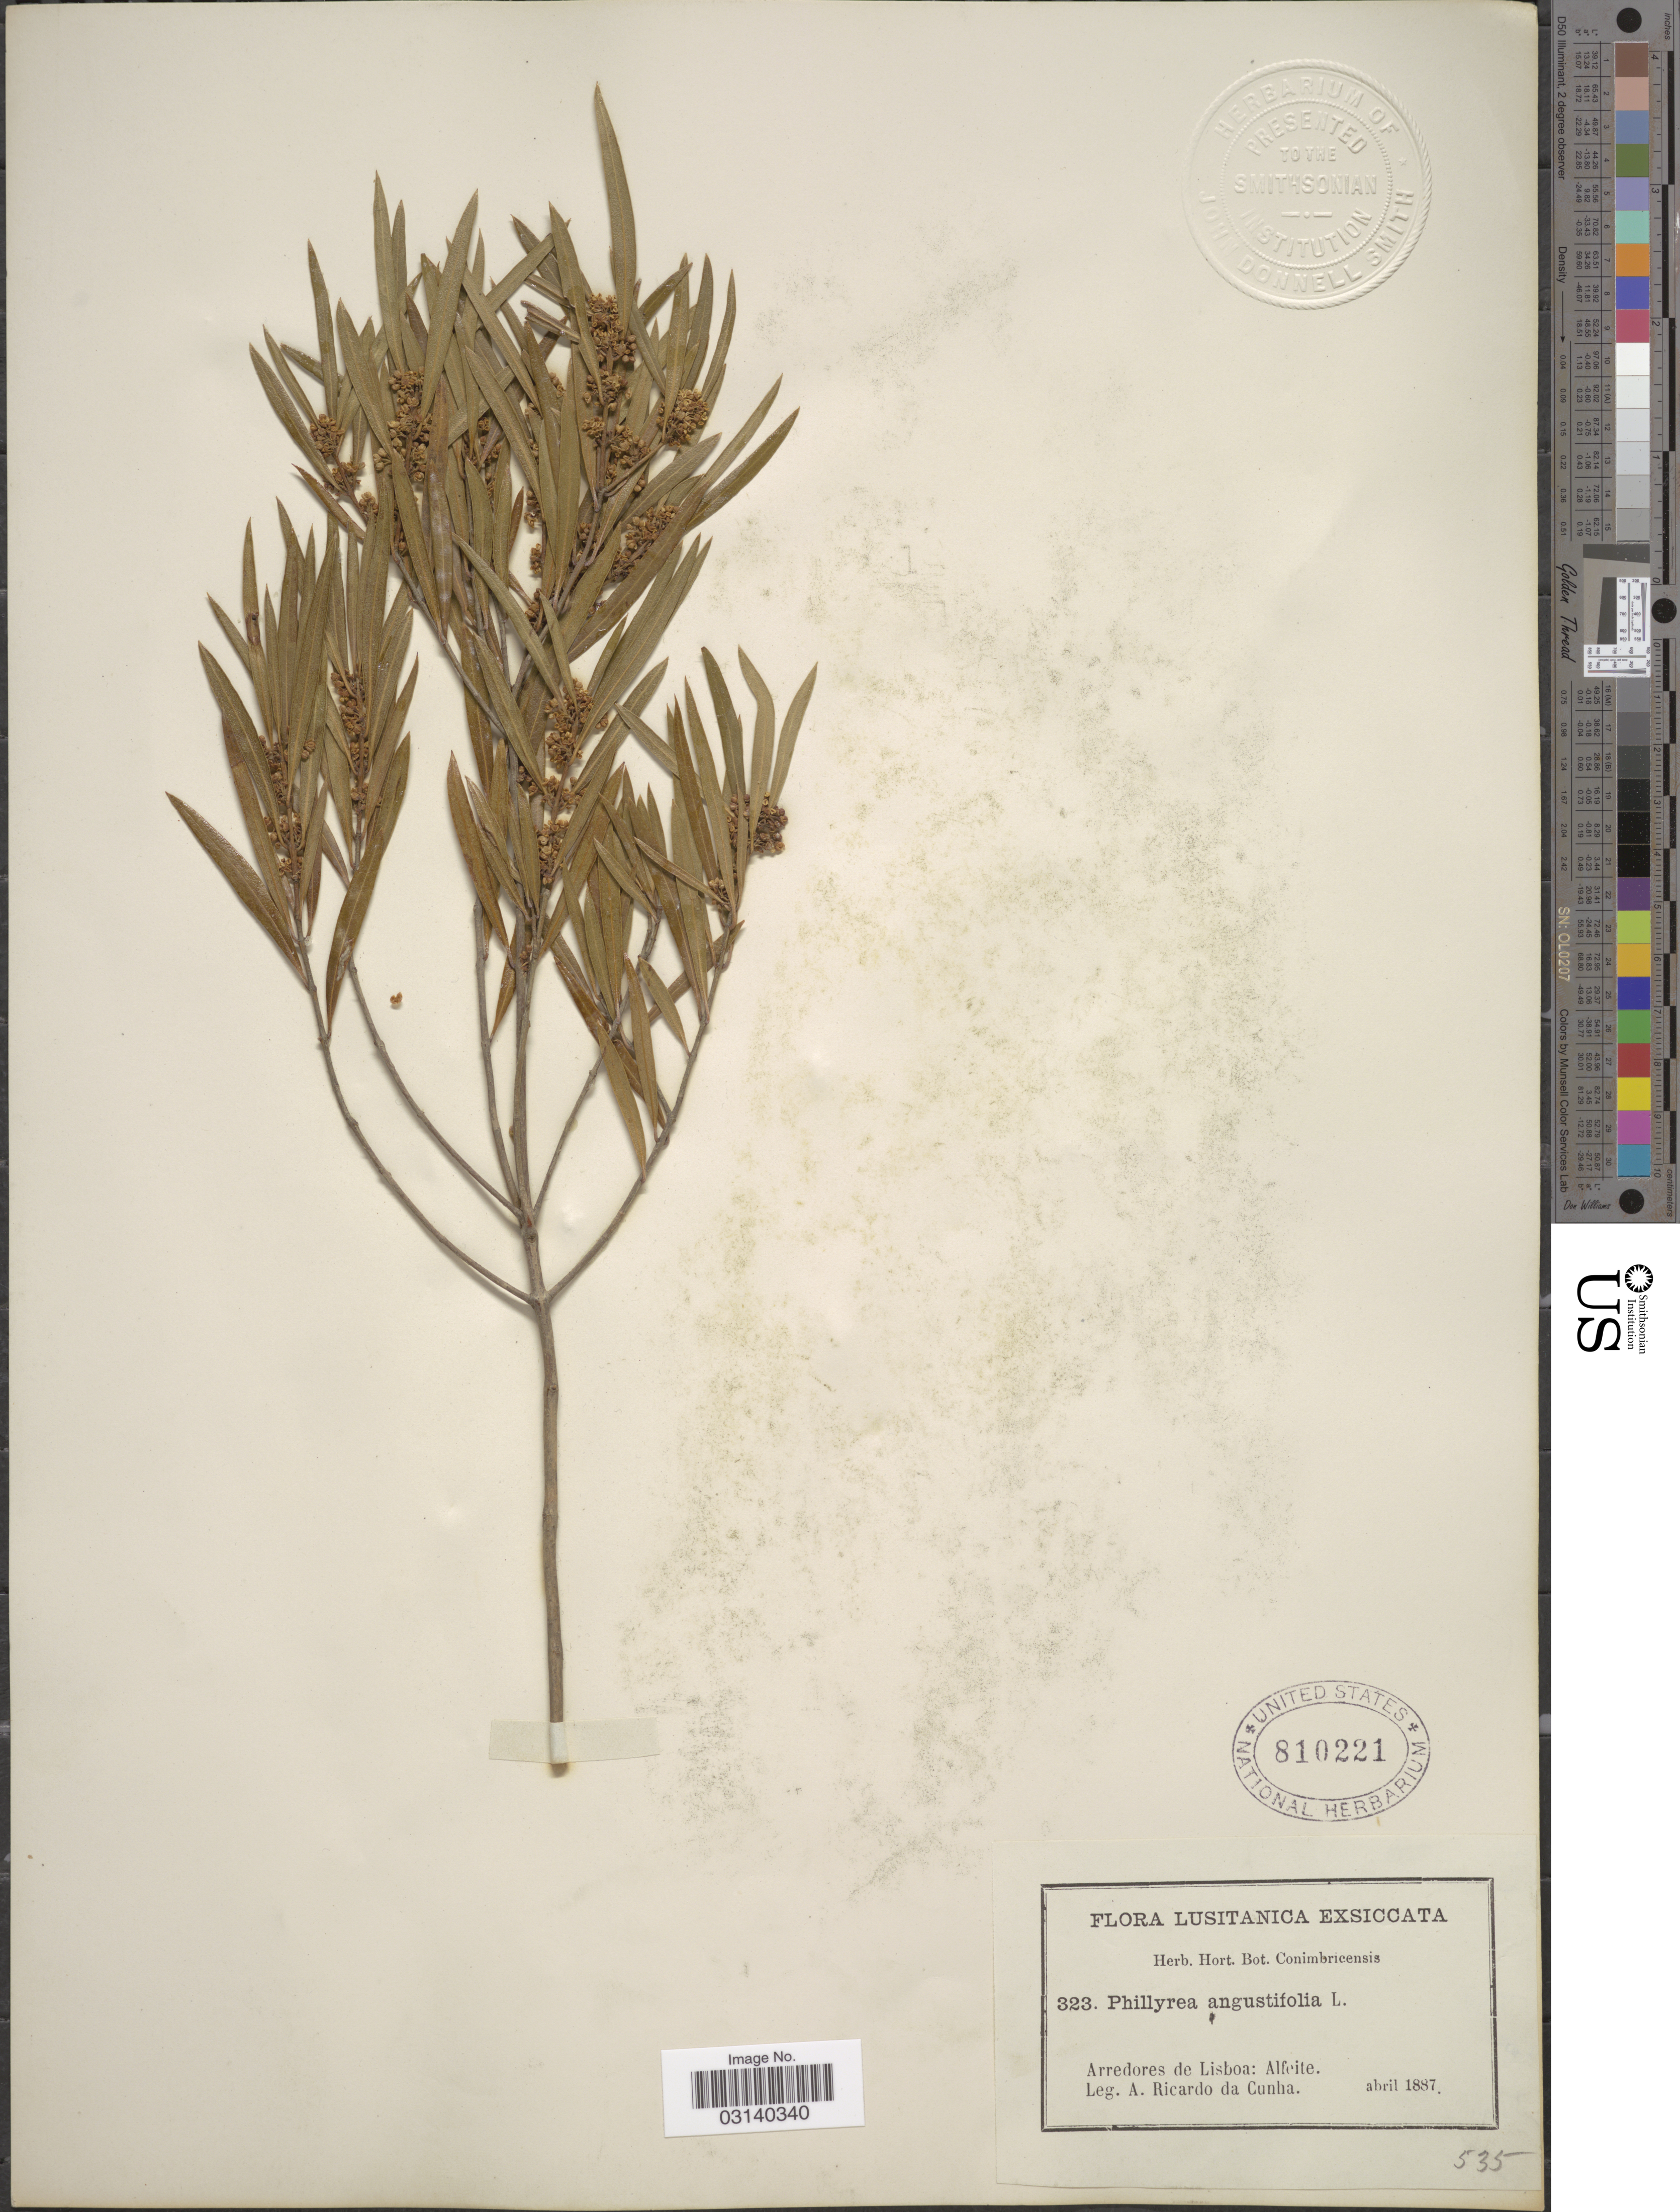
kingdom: Plantae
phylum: Tracheophyta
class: Magnoliopsida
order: Lamiales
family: Oleaceae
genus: Phillyrea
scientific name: Phillyrea angustifolia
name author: L.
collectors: A. Da Cunha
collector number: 323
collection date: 1887-04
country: Portugal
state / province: Lisboa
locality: Arredores de Lisboa: Alfeite. Lusitanica.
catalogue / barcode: US 810221